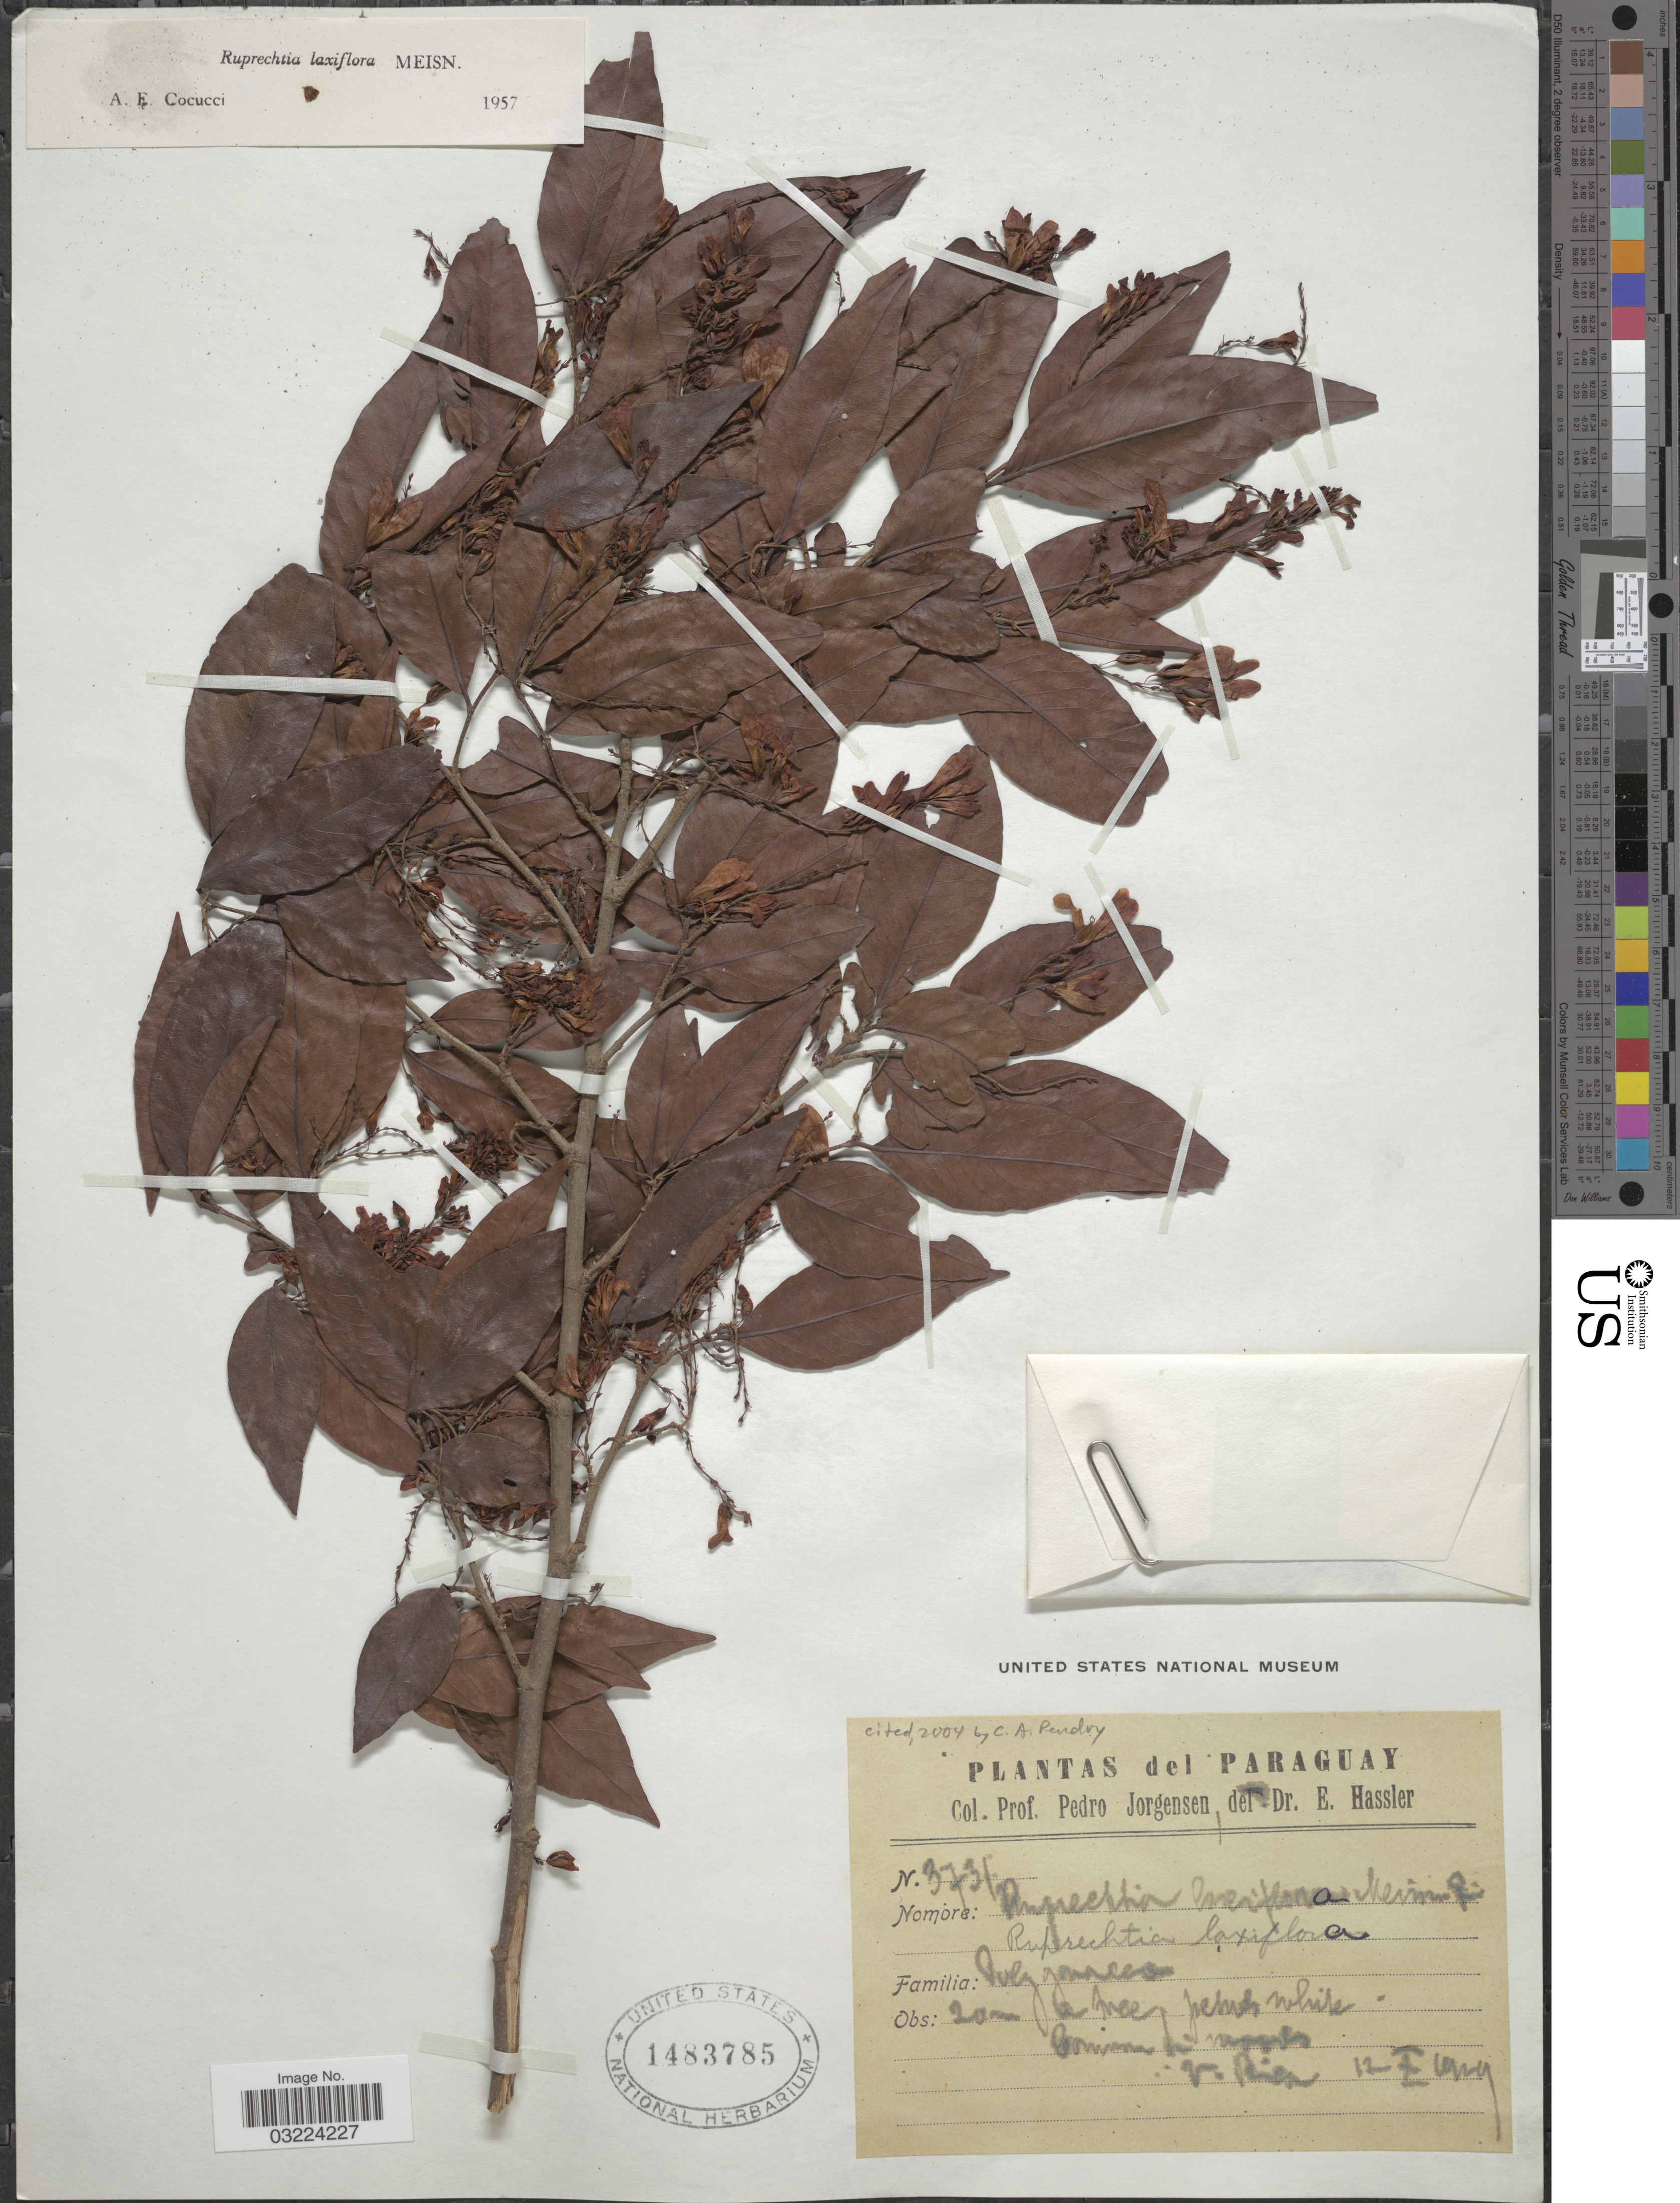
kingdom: Plantae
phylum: Tracheophyta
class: Magnoliopsida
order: Caryophyllales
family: Polygonaceae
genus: Ruprechtia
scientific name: Ruprechtia laxiflora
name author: Meisn.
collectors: P. Jörgensen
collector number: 3731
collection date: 1929-10-12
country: Paraguay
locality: V. Rica.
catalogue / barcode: US 1483785